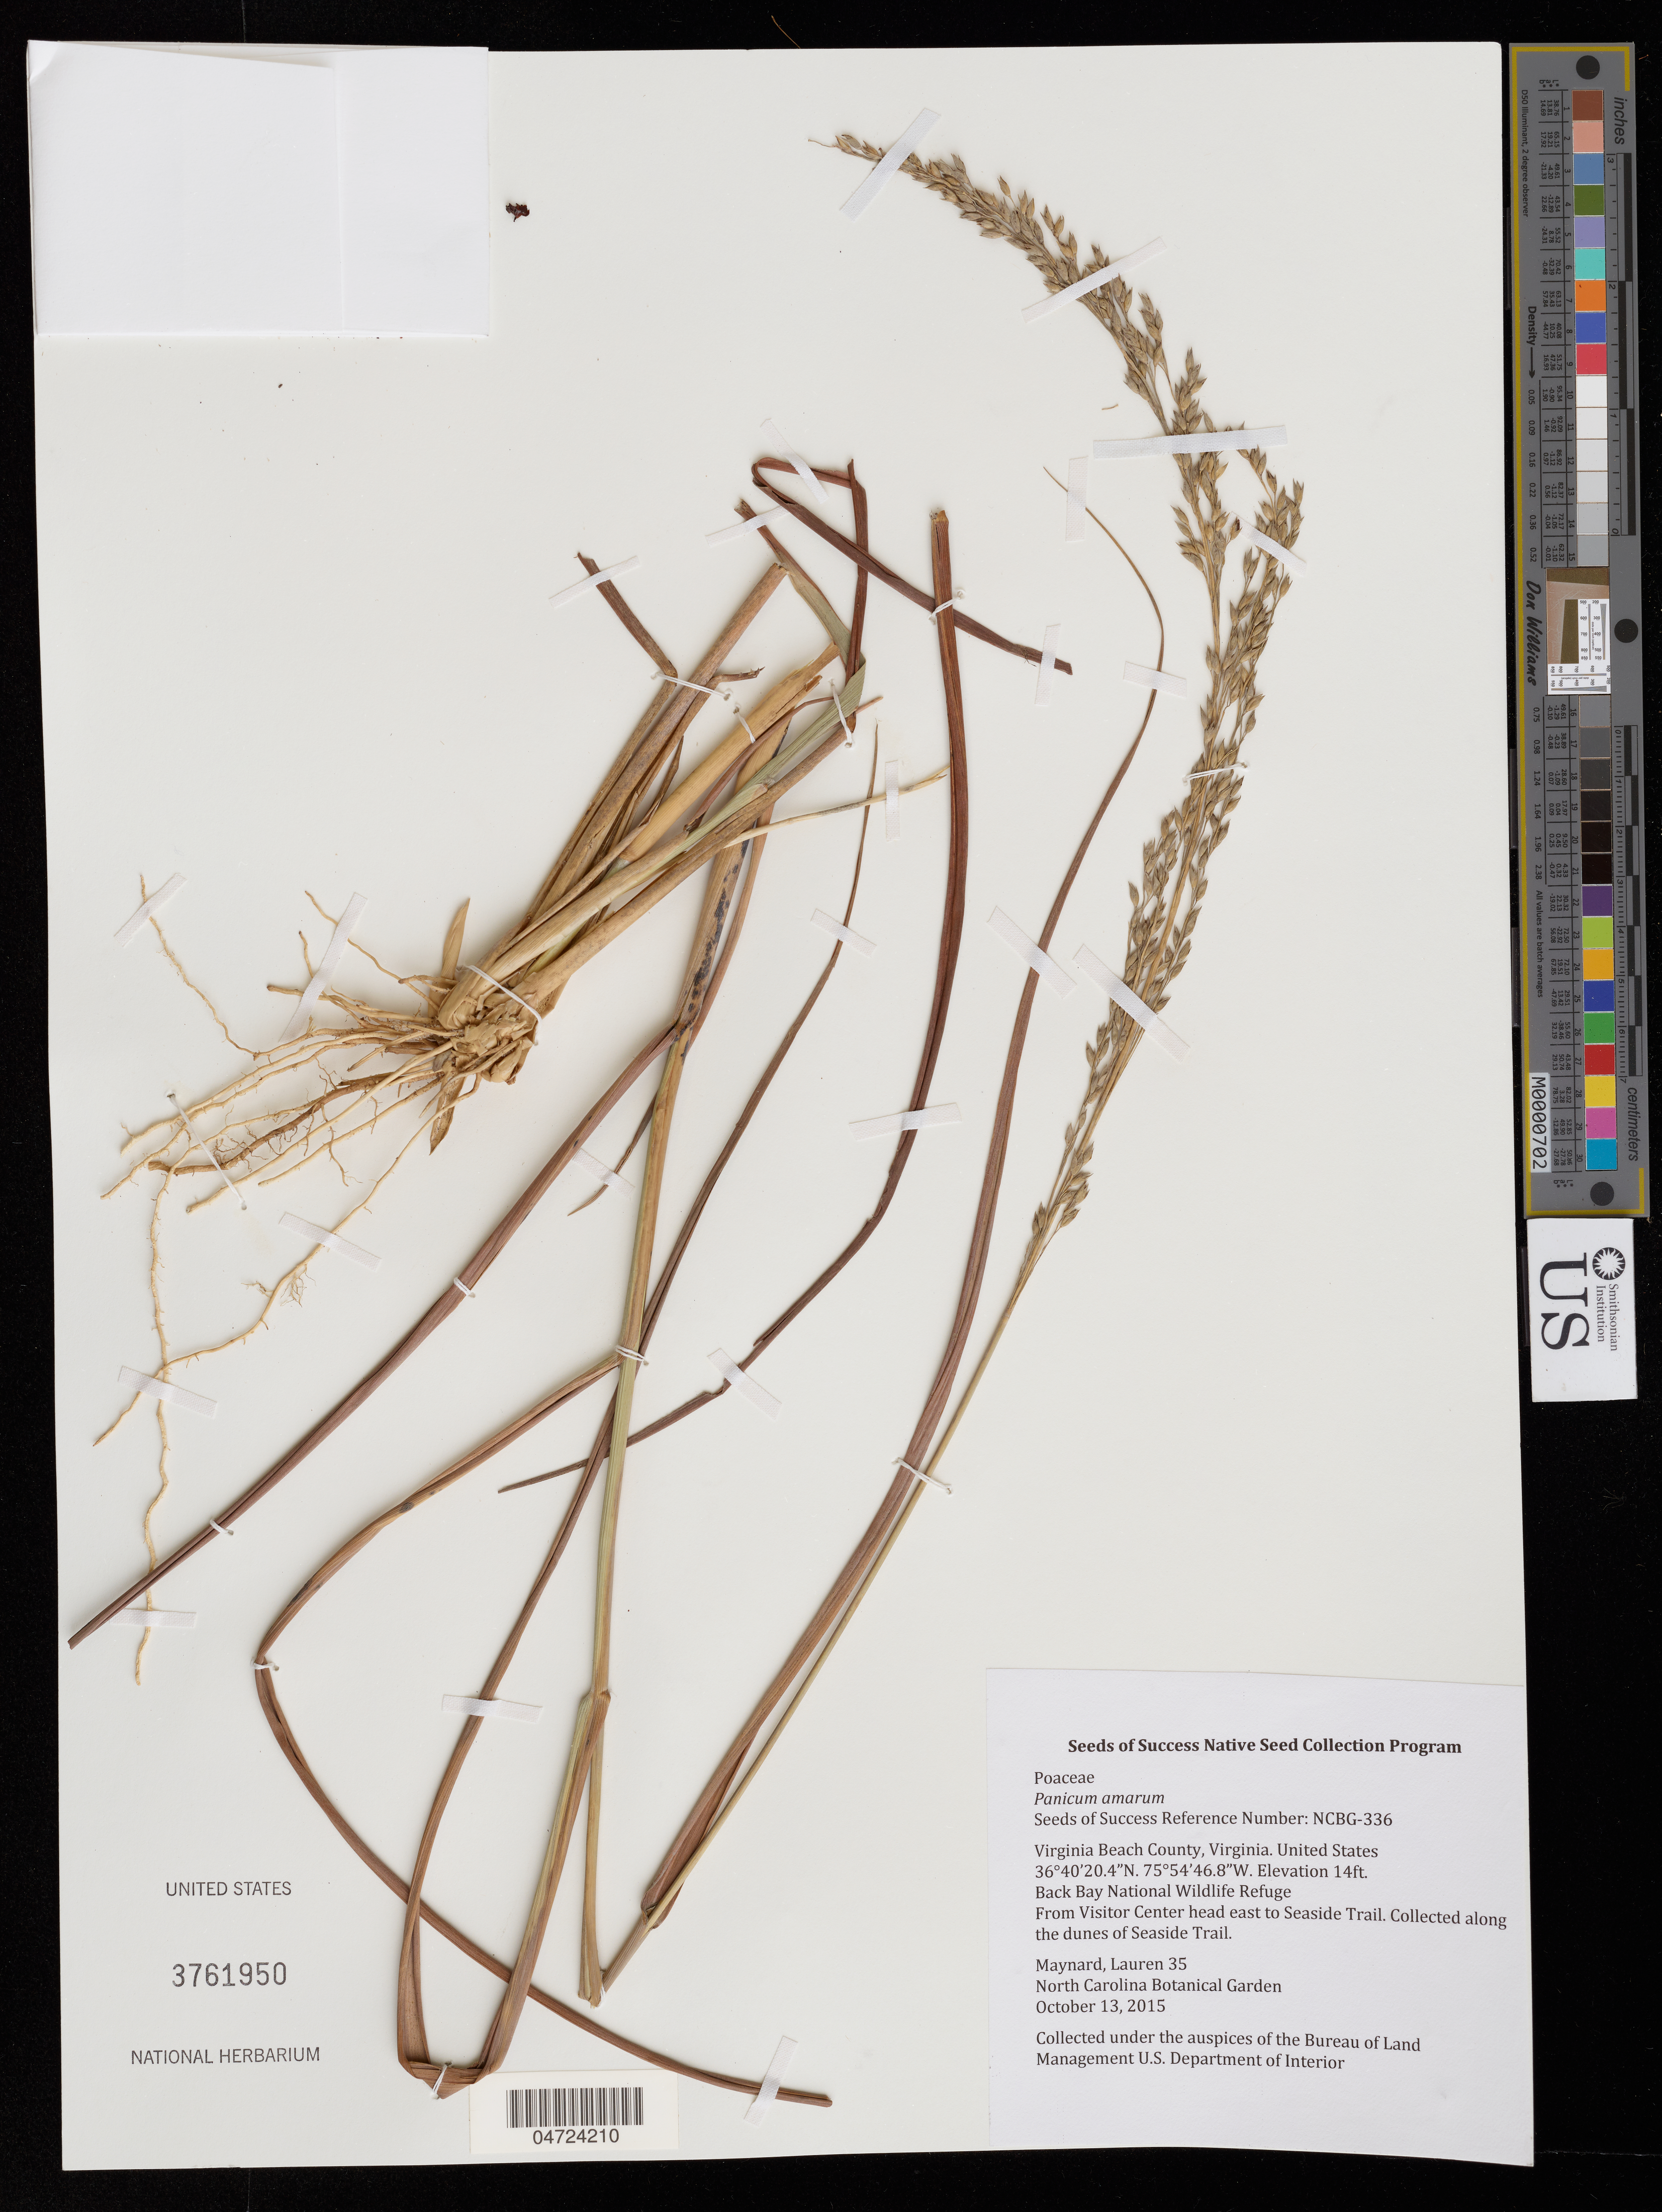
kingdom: Plantae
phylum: Tracheophyta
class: Liliopsida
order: Poales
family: Poaceae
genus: Panicum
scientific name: Panicum amarum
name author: Elliott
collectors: L. Maynard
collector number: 35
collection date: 2015-10-13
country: United States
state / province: Virginia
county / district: City of Virginia Beach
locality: Virginia Beach County. Back Bay National Wildlife Refuge. From Visitor Center head east to Seaside Trail. Collected along the dunes of Seaside Trail.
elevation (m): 4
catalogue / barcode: US 3761950